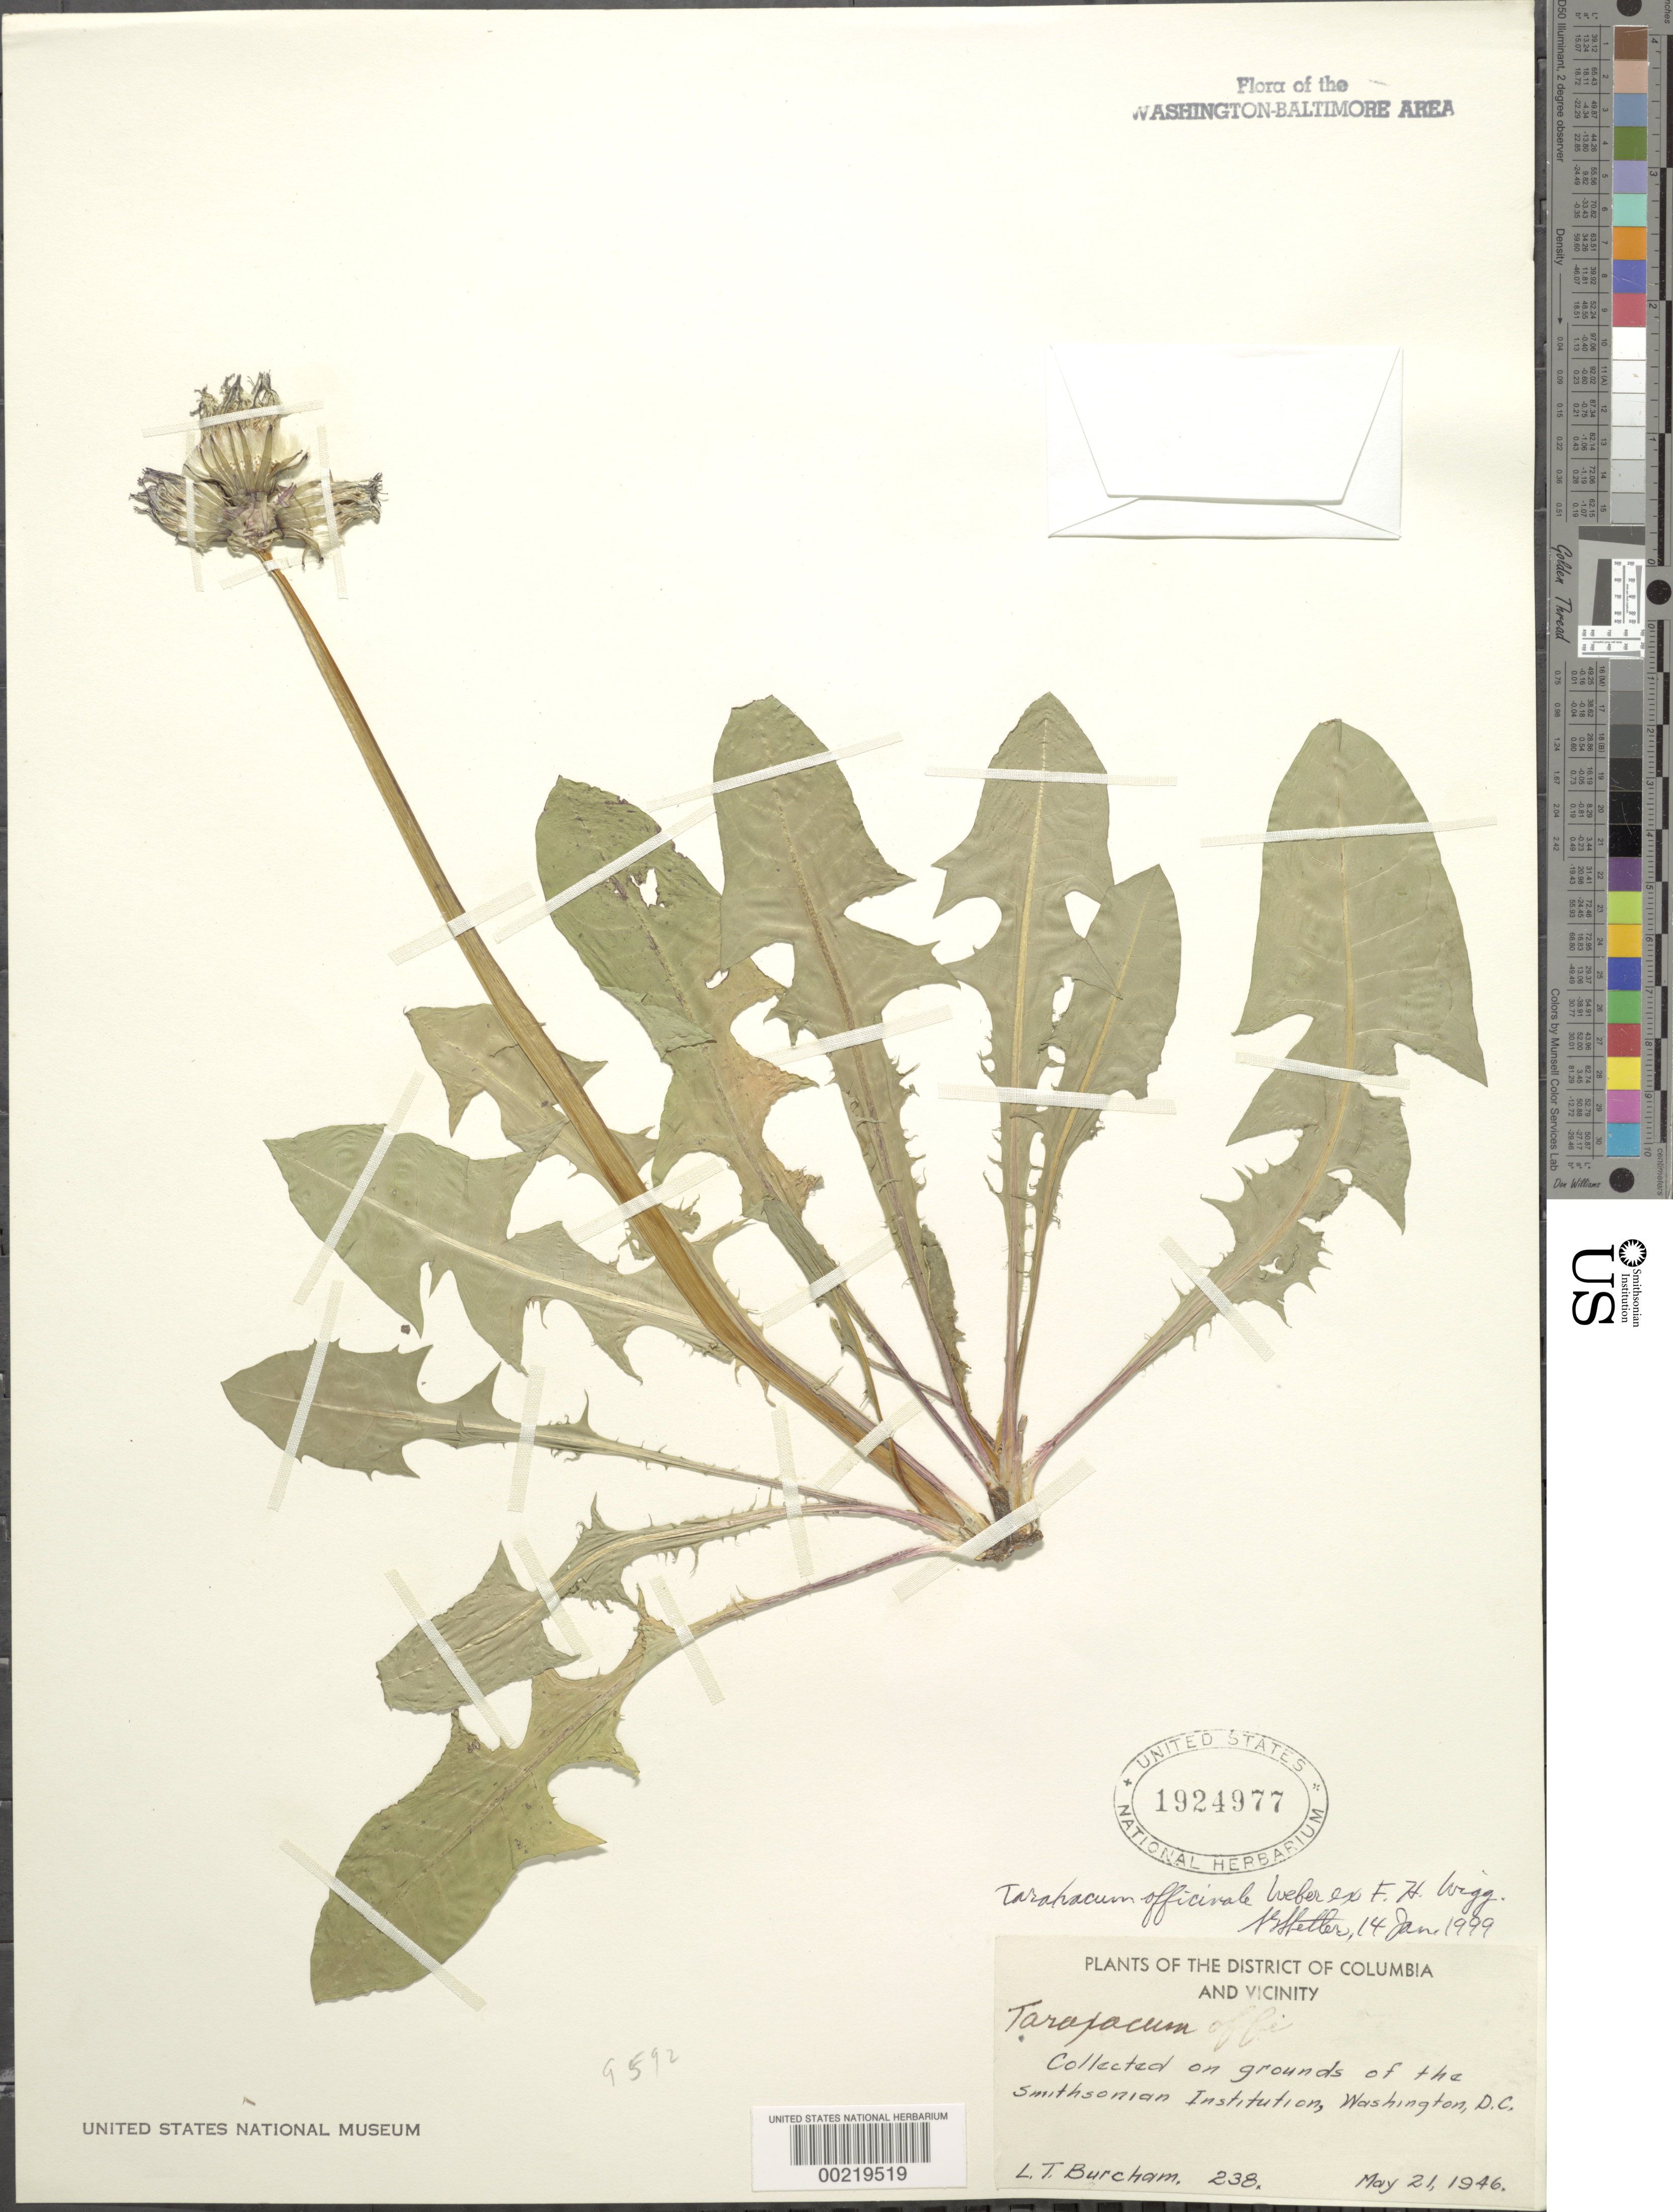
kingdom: Plantae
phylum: Tracheophyta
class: Magnoliopsida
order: Asterales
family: Asteraceae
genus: Taraxacum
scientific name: Taraxacum officinale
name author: G.H. Weber ex F.H. Wigg.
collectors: L. Burcham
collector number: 238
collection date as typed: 21 May 1946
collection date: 1946-05-21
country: United States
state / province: District of Columbia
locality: Smithsonian grounds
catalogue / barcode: US 1924977